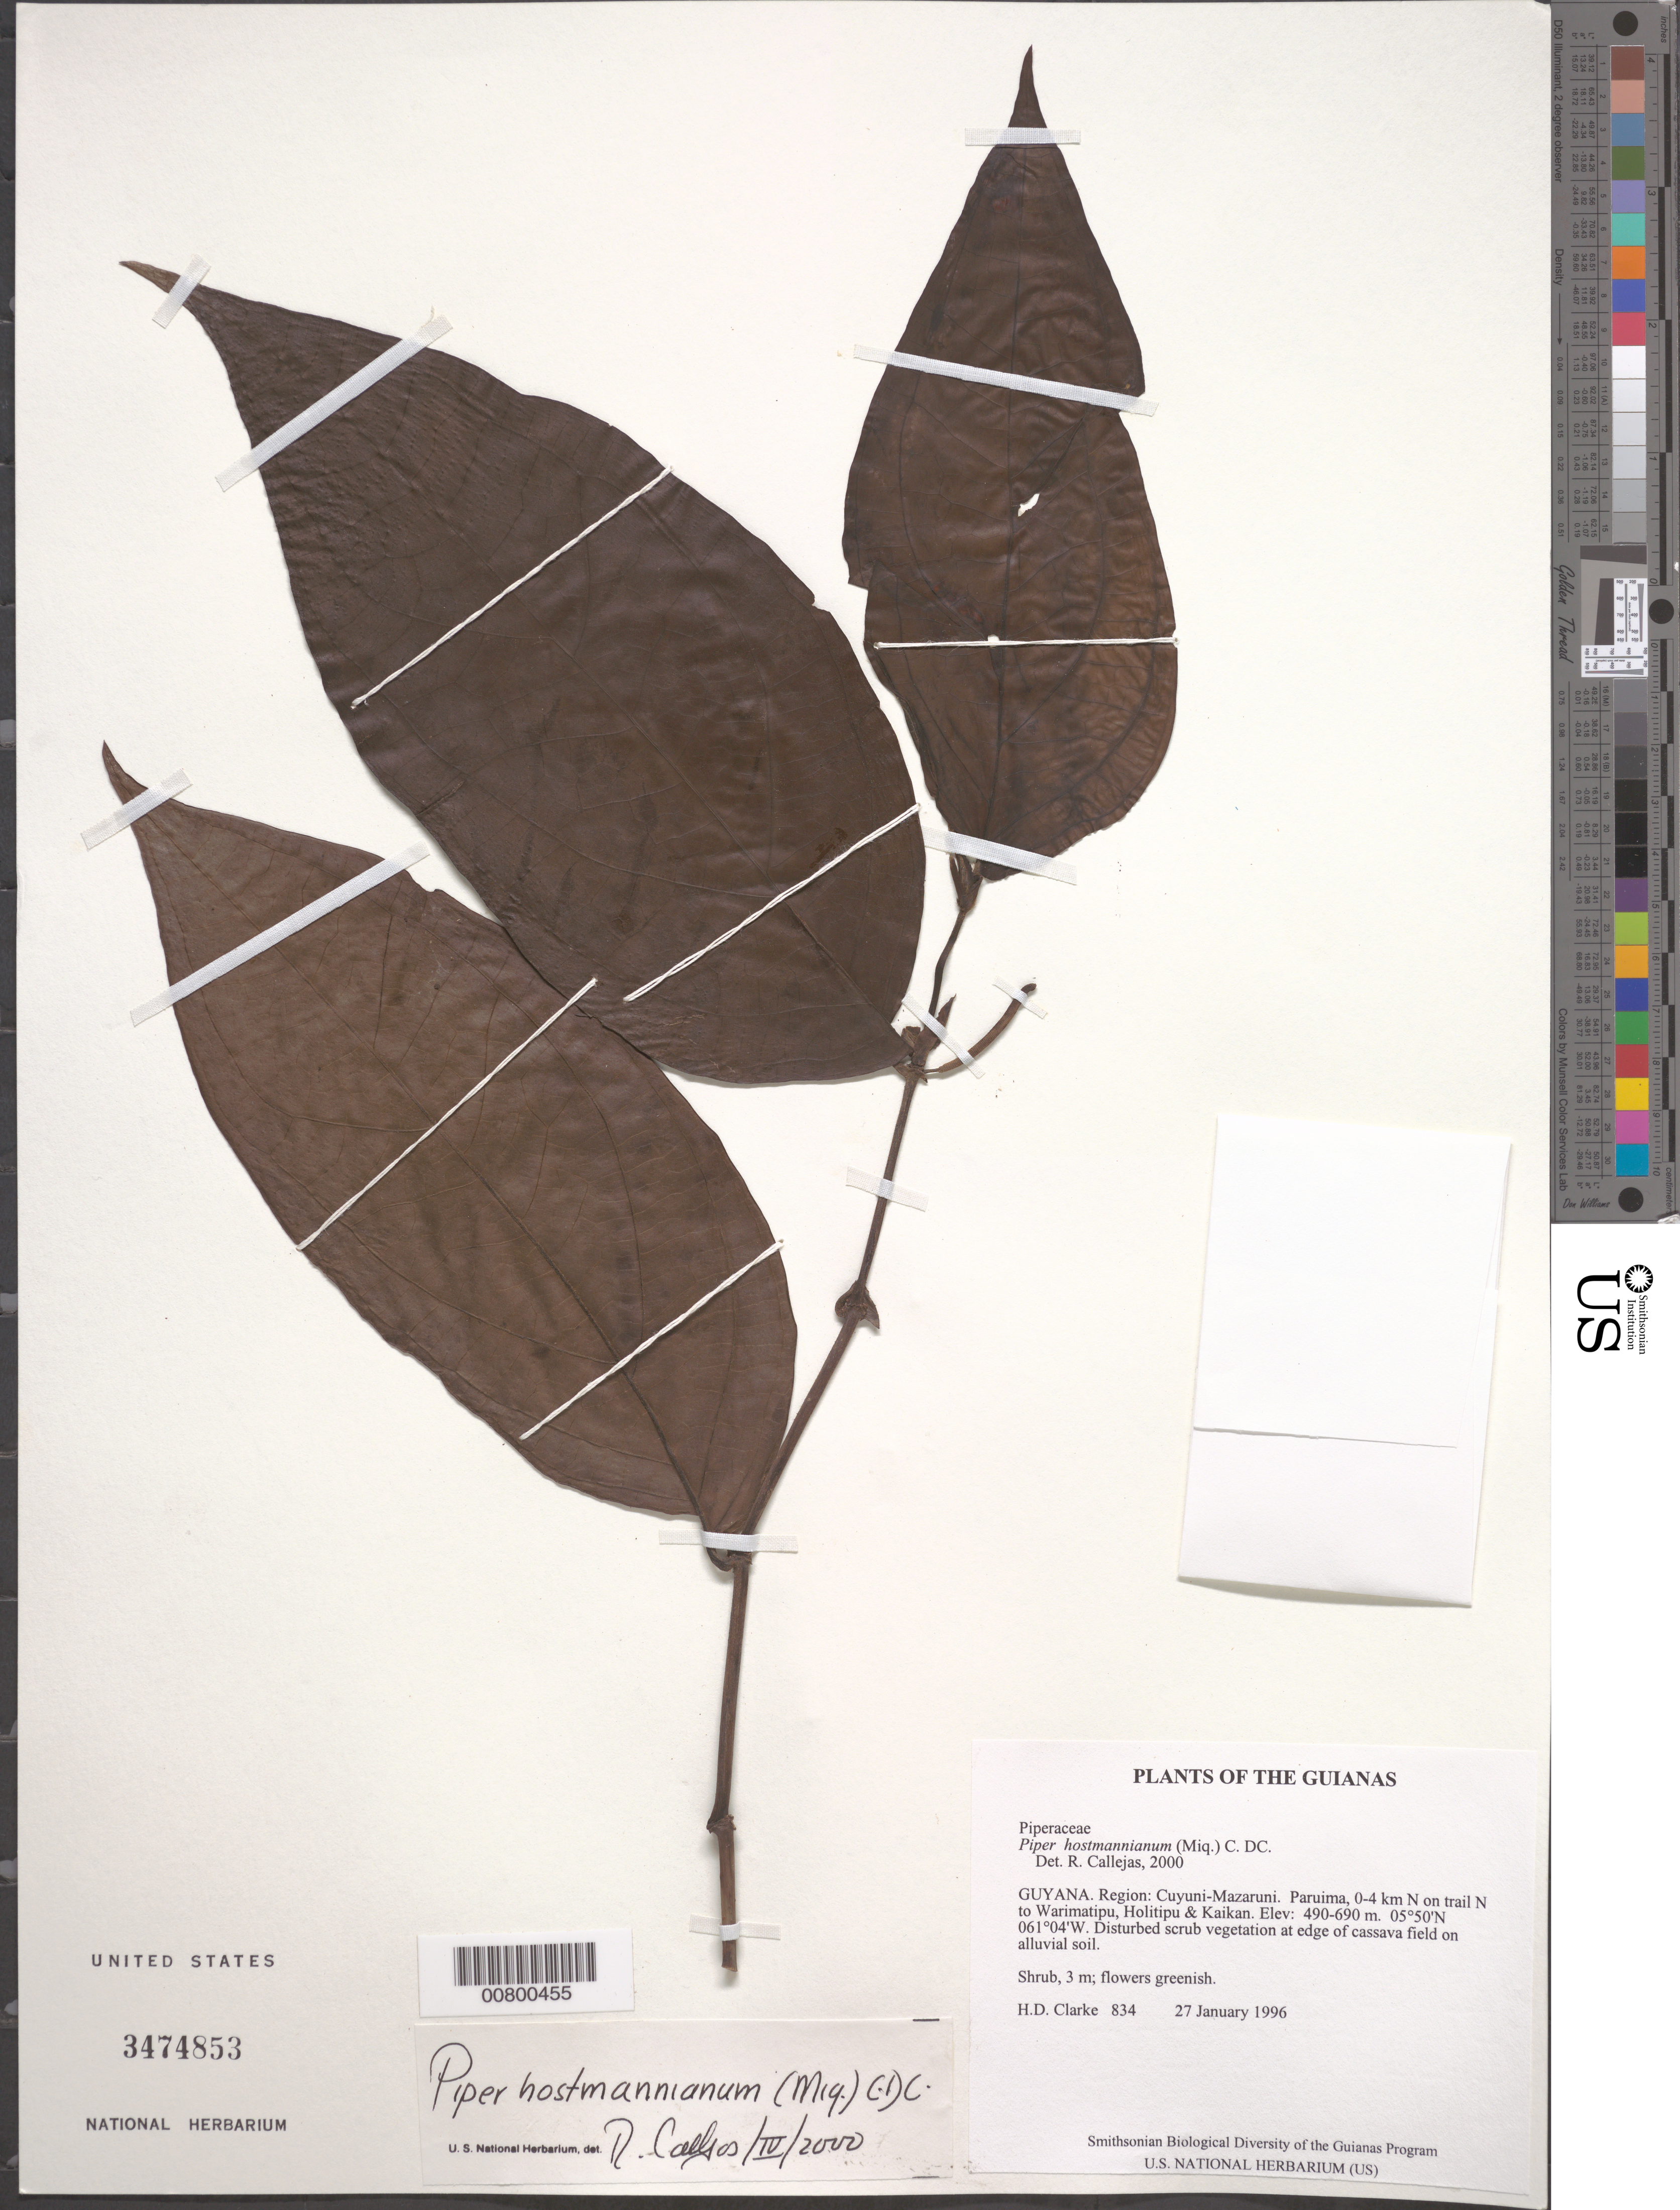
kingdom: Plantae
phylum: Tracheophyta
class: Magnoliopsida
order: Piperales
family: Piperaceae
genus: Piper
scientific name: Piper hostmannianum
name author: (Miq.) C. DC.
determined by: Callejas, Ricardo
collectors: H. D. Clarke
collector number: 834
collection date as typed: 27 January 1996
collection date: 1996-01-27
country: Guyana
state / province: Cuyuni-Mazaruni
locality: Paruima, 0-4 km N on trail N to Warimatipu, Holitipu & Kaikan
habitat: Disturbed scrub vegetation at edge of cassava field on alluvial soil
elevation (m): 490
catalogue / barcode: US 3474853